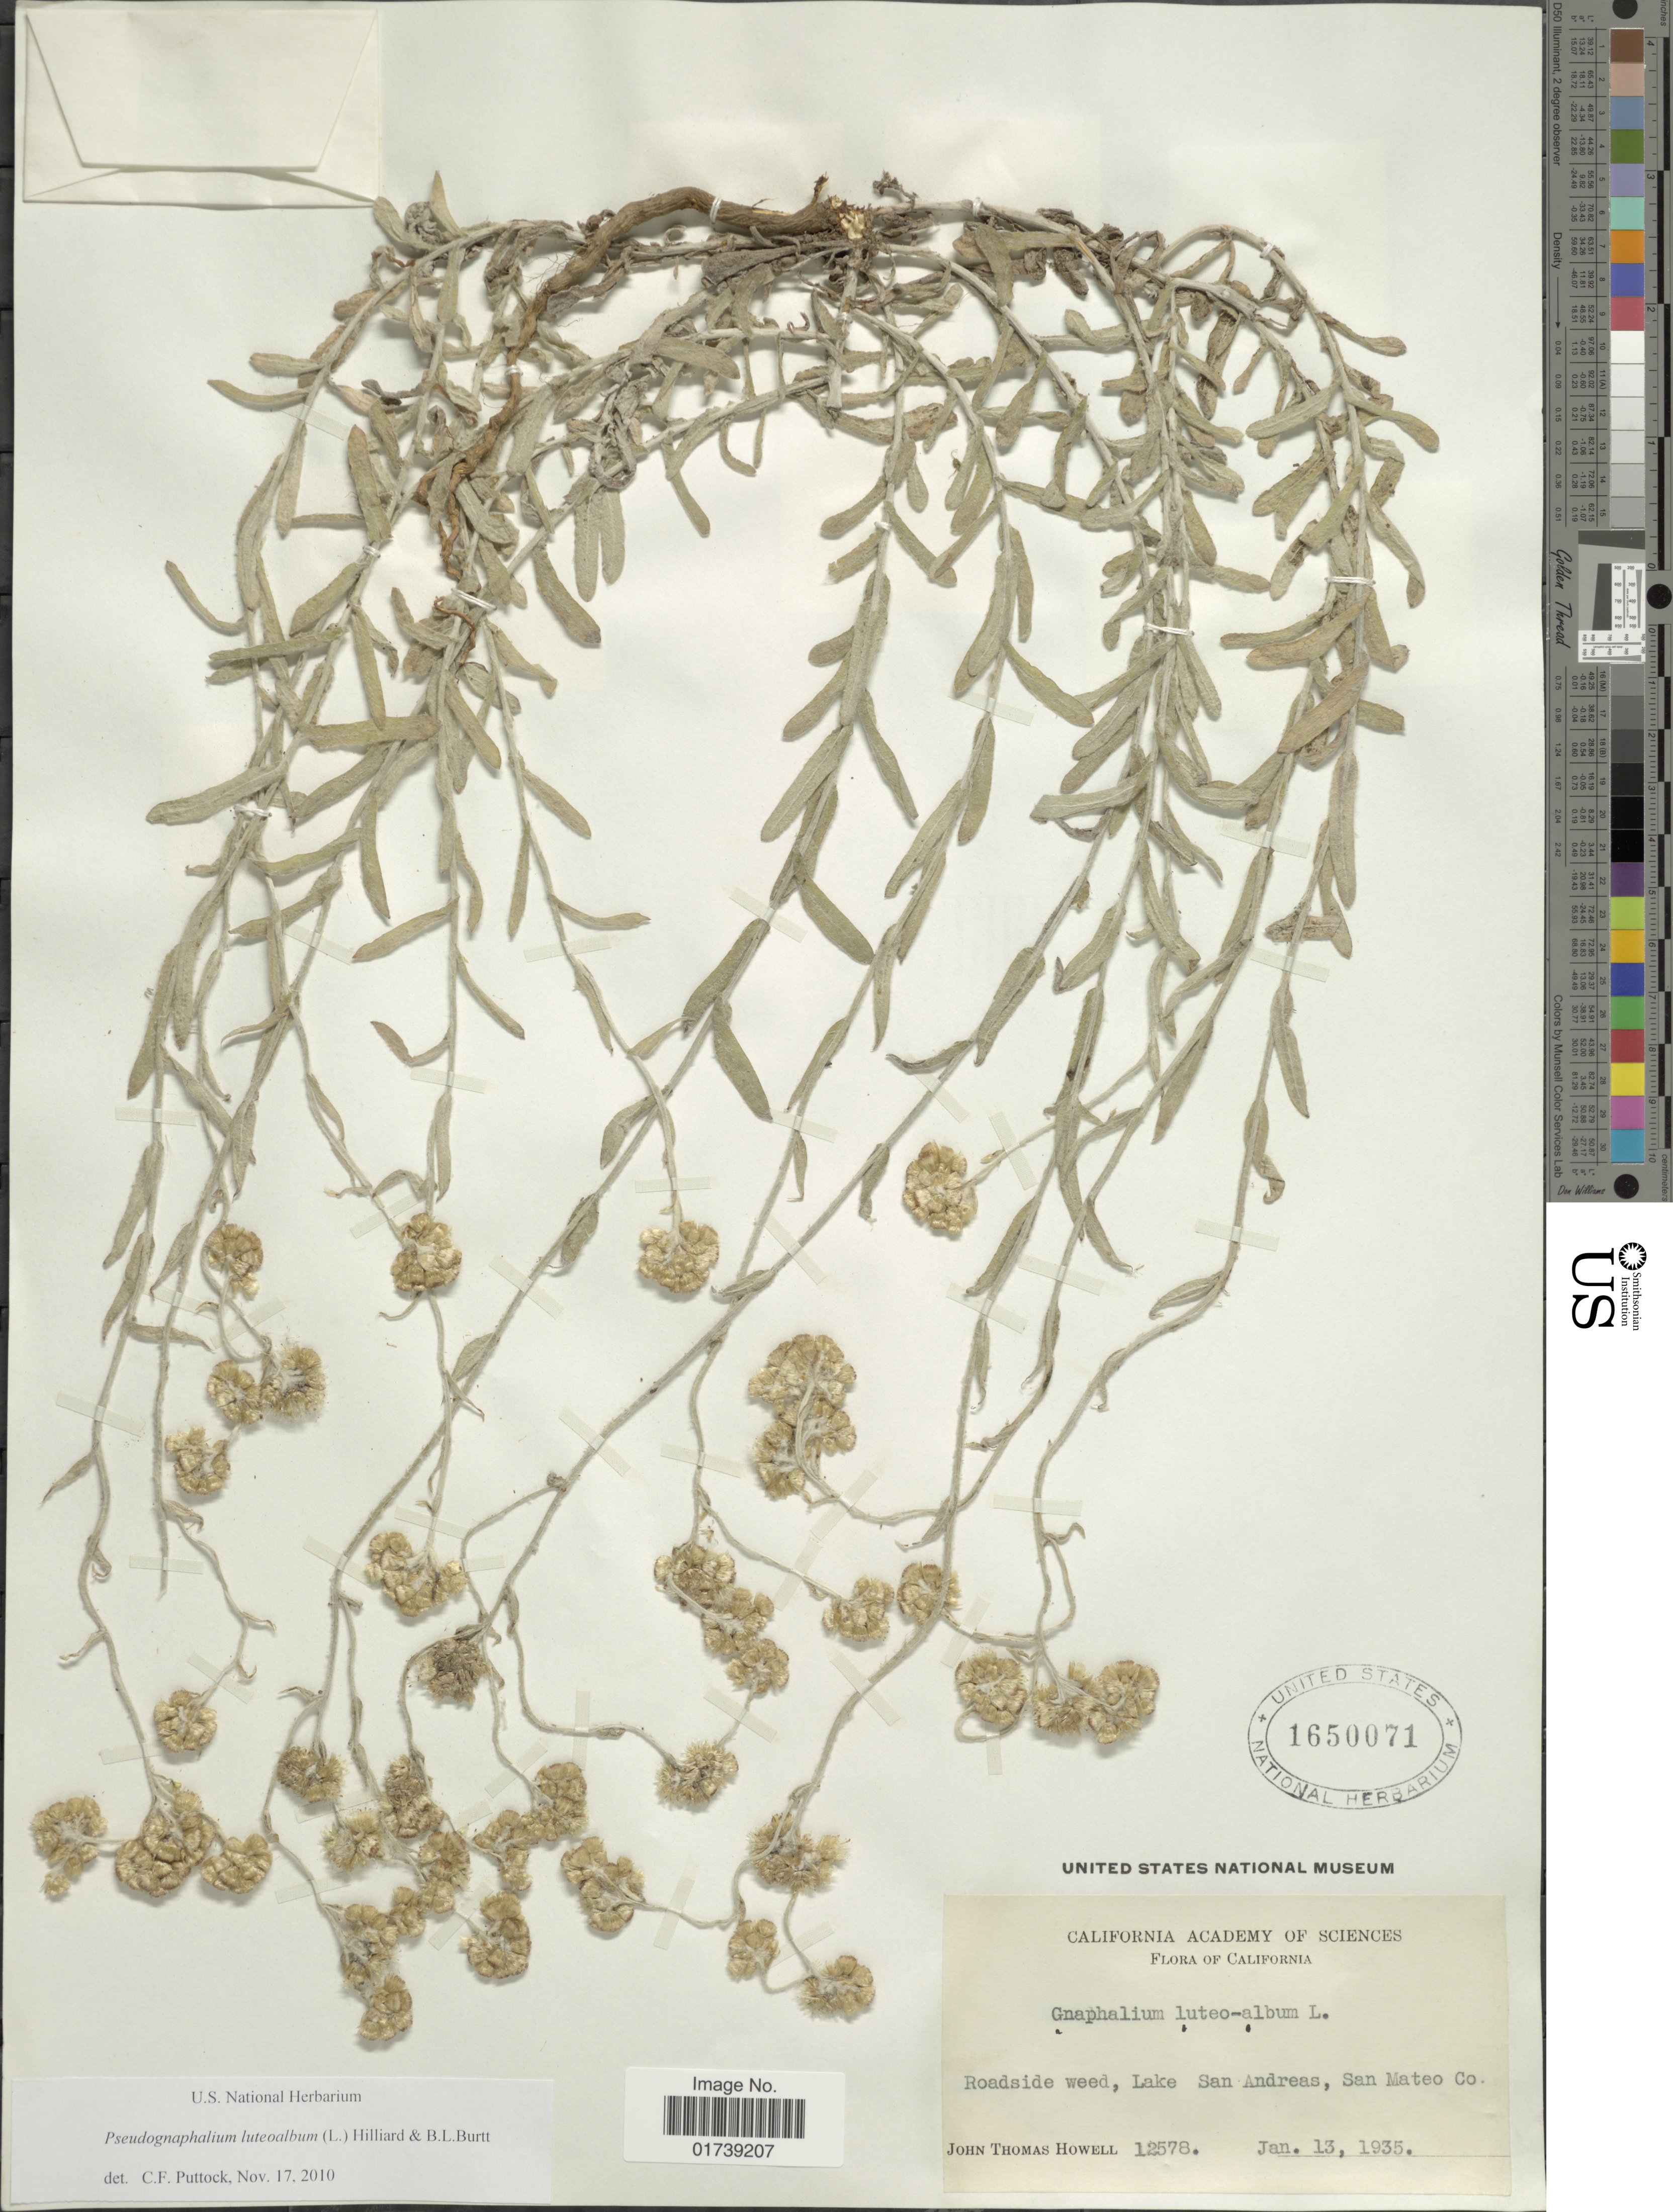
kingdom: Plantae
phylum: Tracheophyta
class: Magnoliopsida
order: Asterales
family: Asteraceae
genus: Pseudognaphalium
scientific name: Pseudognaphalium luteoalbum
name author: (L.) Hilliard & B.L. Burtt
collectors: J. T. Howell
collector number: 12578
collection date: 1935-01-13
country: United States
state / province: California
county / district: San Mateo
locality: Lake San Andreas, San Mateo Co.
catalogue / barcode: US 1650071